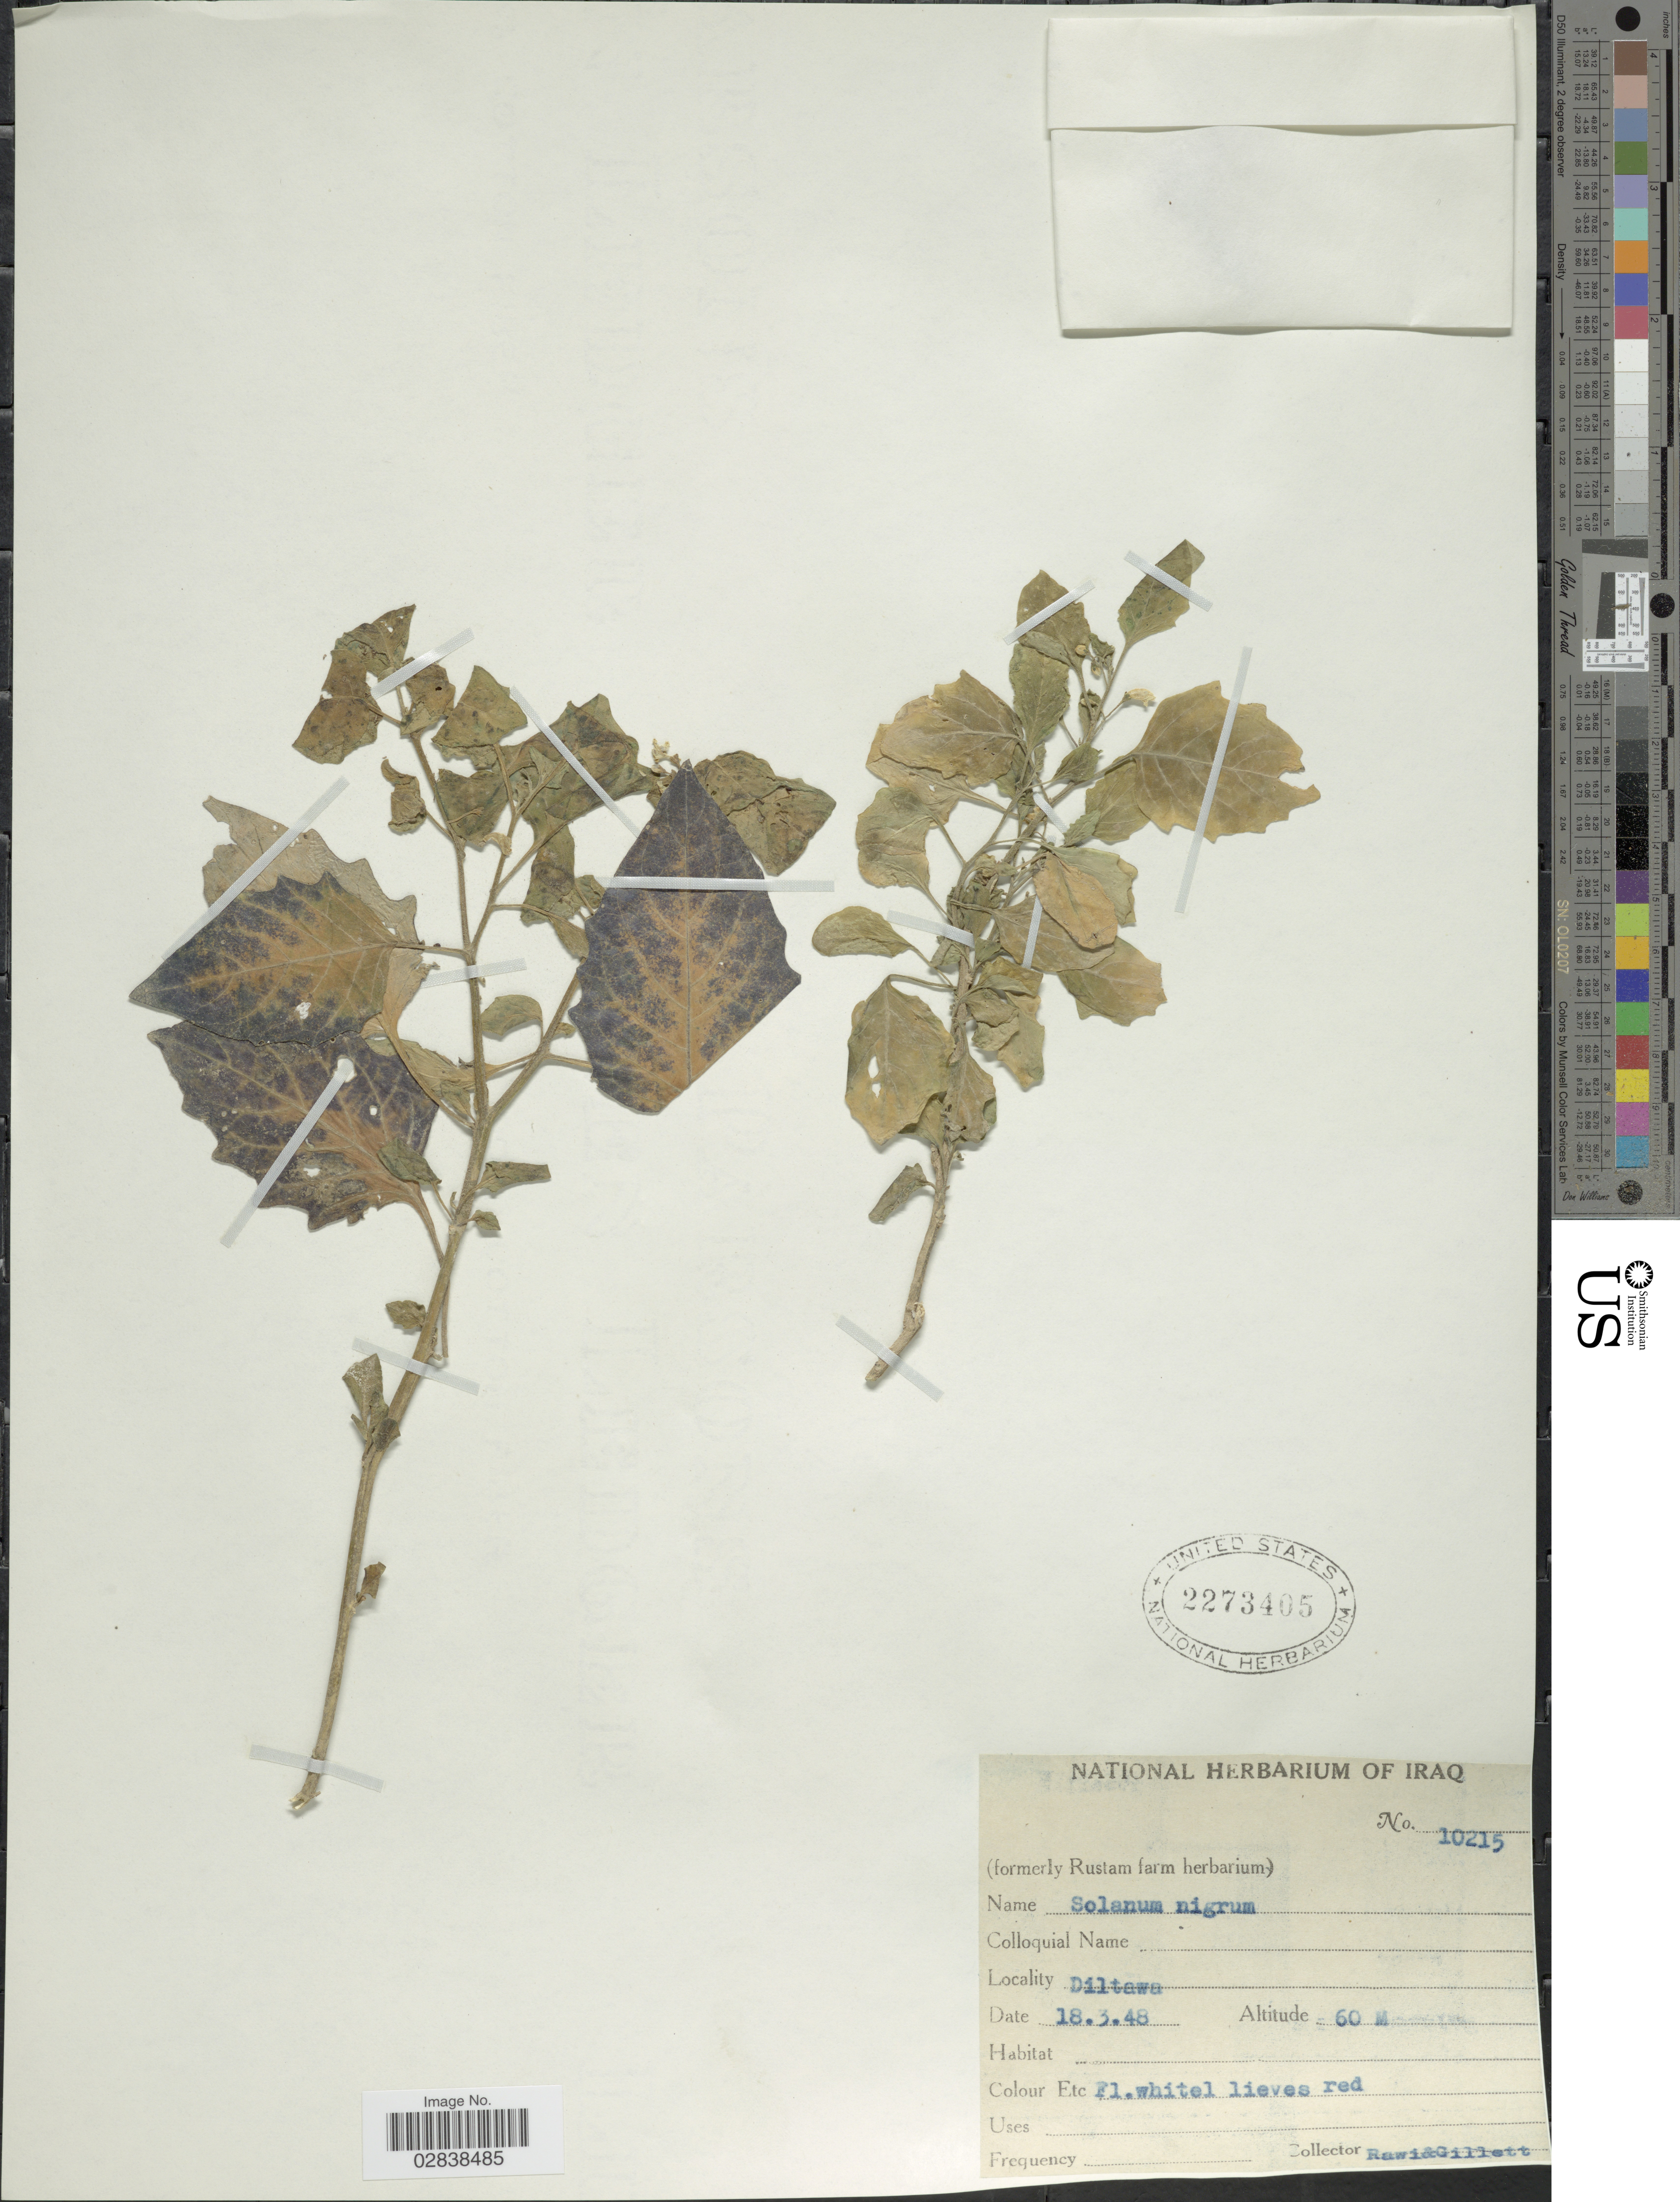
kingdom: Plantae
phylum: Tracheophyta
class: Magnoliopsida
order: Solanales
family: Solanaceae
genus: Solanum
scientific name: Solanum nigrum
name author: L.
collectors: -. Rawi & Gillett, --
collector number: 10215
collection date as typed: Transcribed d/m/y: 18/3/48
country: Iraq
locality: Diltawa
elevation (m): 60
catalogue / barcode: US 2273405